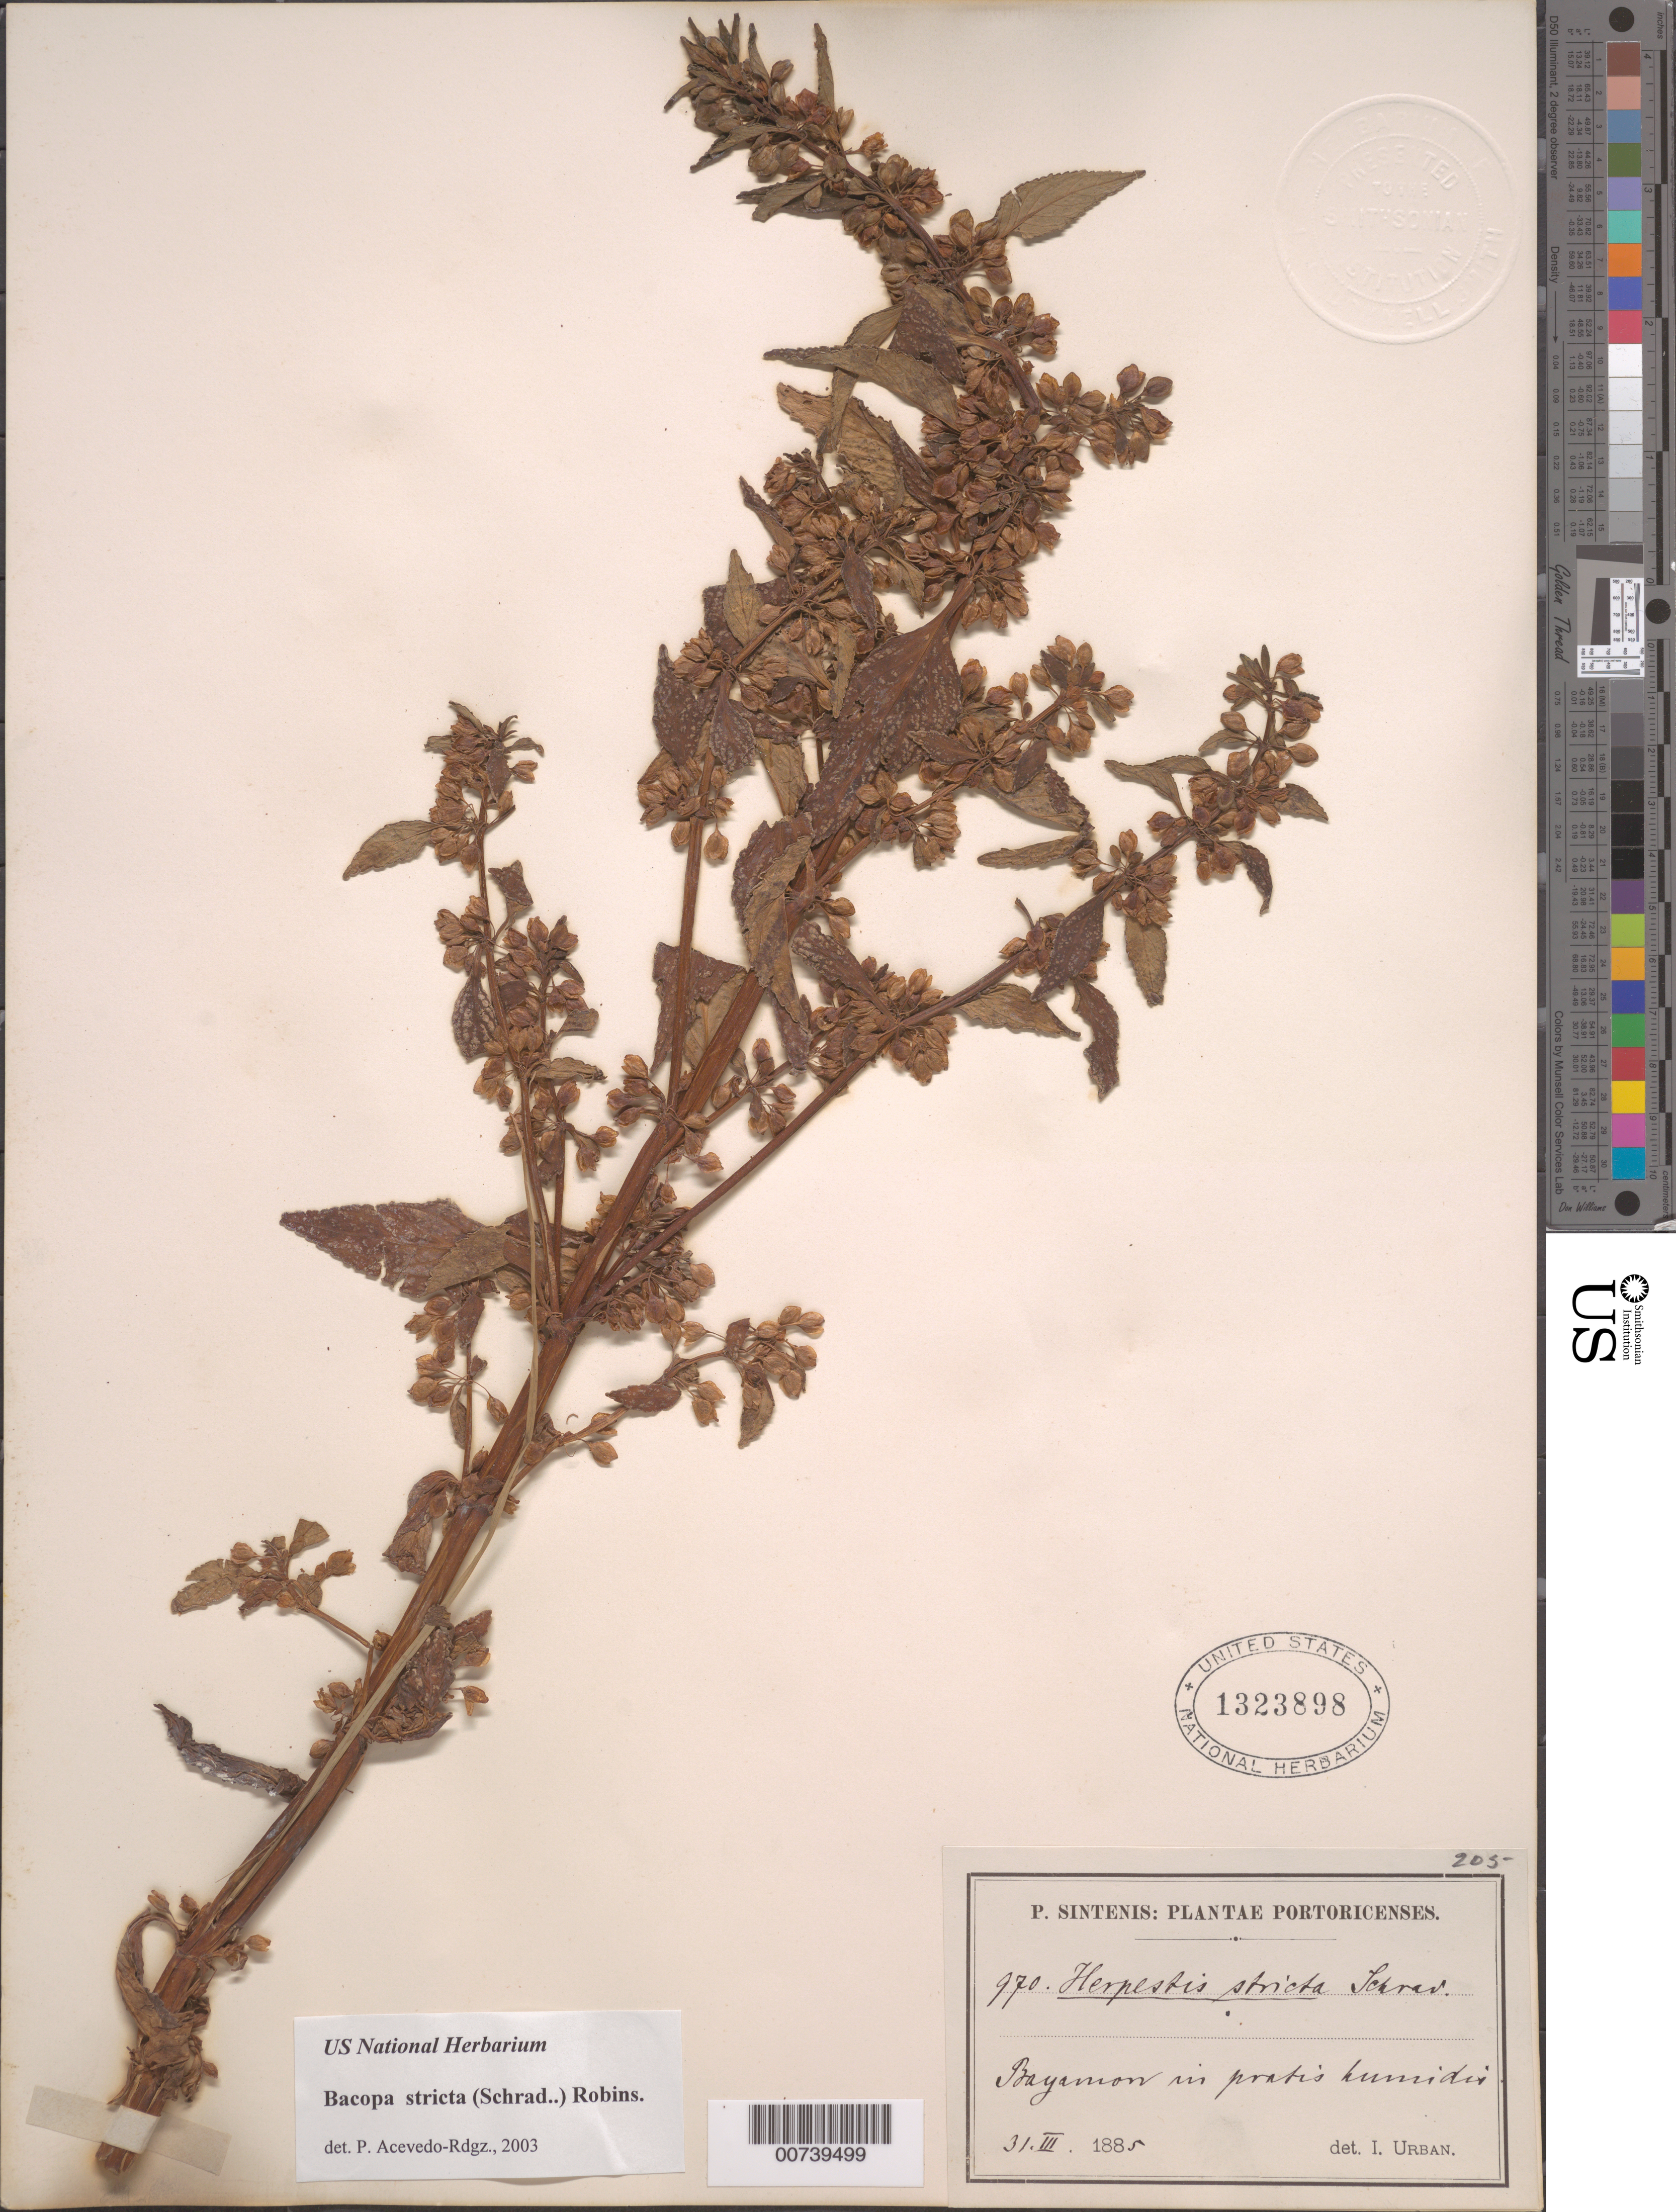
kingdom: Plantae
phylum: Tracheophyta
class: Magnoliopsida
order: Lamiales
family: Plantaginaceae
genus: Bacopa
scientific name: Bacopa stricta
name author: (Schrad.) B.L. Rob.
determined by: Acevedo-Rodríguez, P., (BOT), Smithsonian Institution - National Museum of Natural History (UNITED STATES)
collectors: P. Sintenis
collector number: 970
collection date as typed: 31 Mar 1885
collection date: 1885-03-31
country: Puerto Rico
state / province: Bayamón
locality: Bayamon in pradis humidis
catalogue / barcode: US 1323898